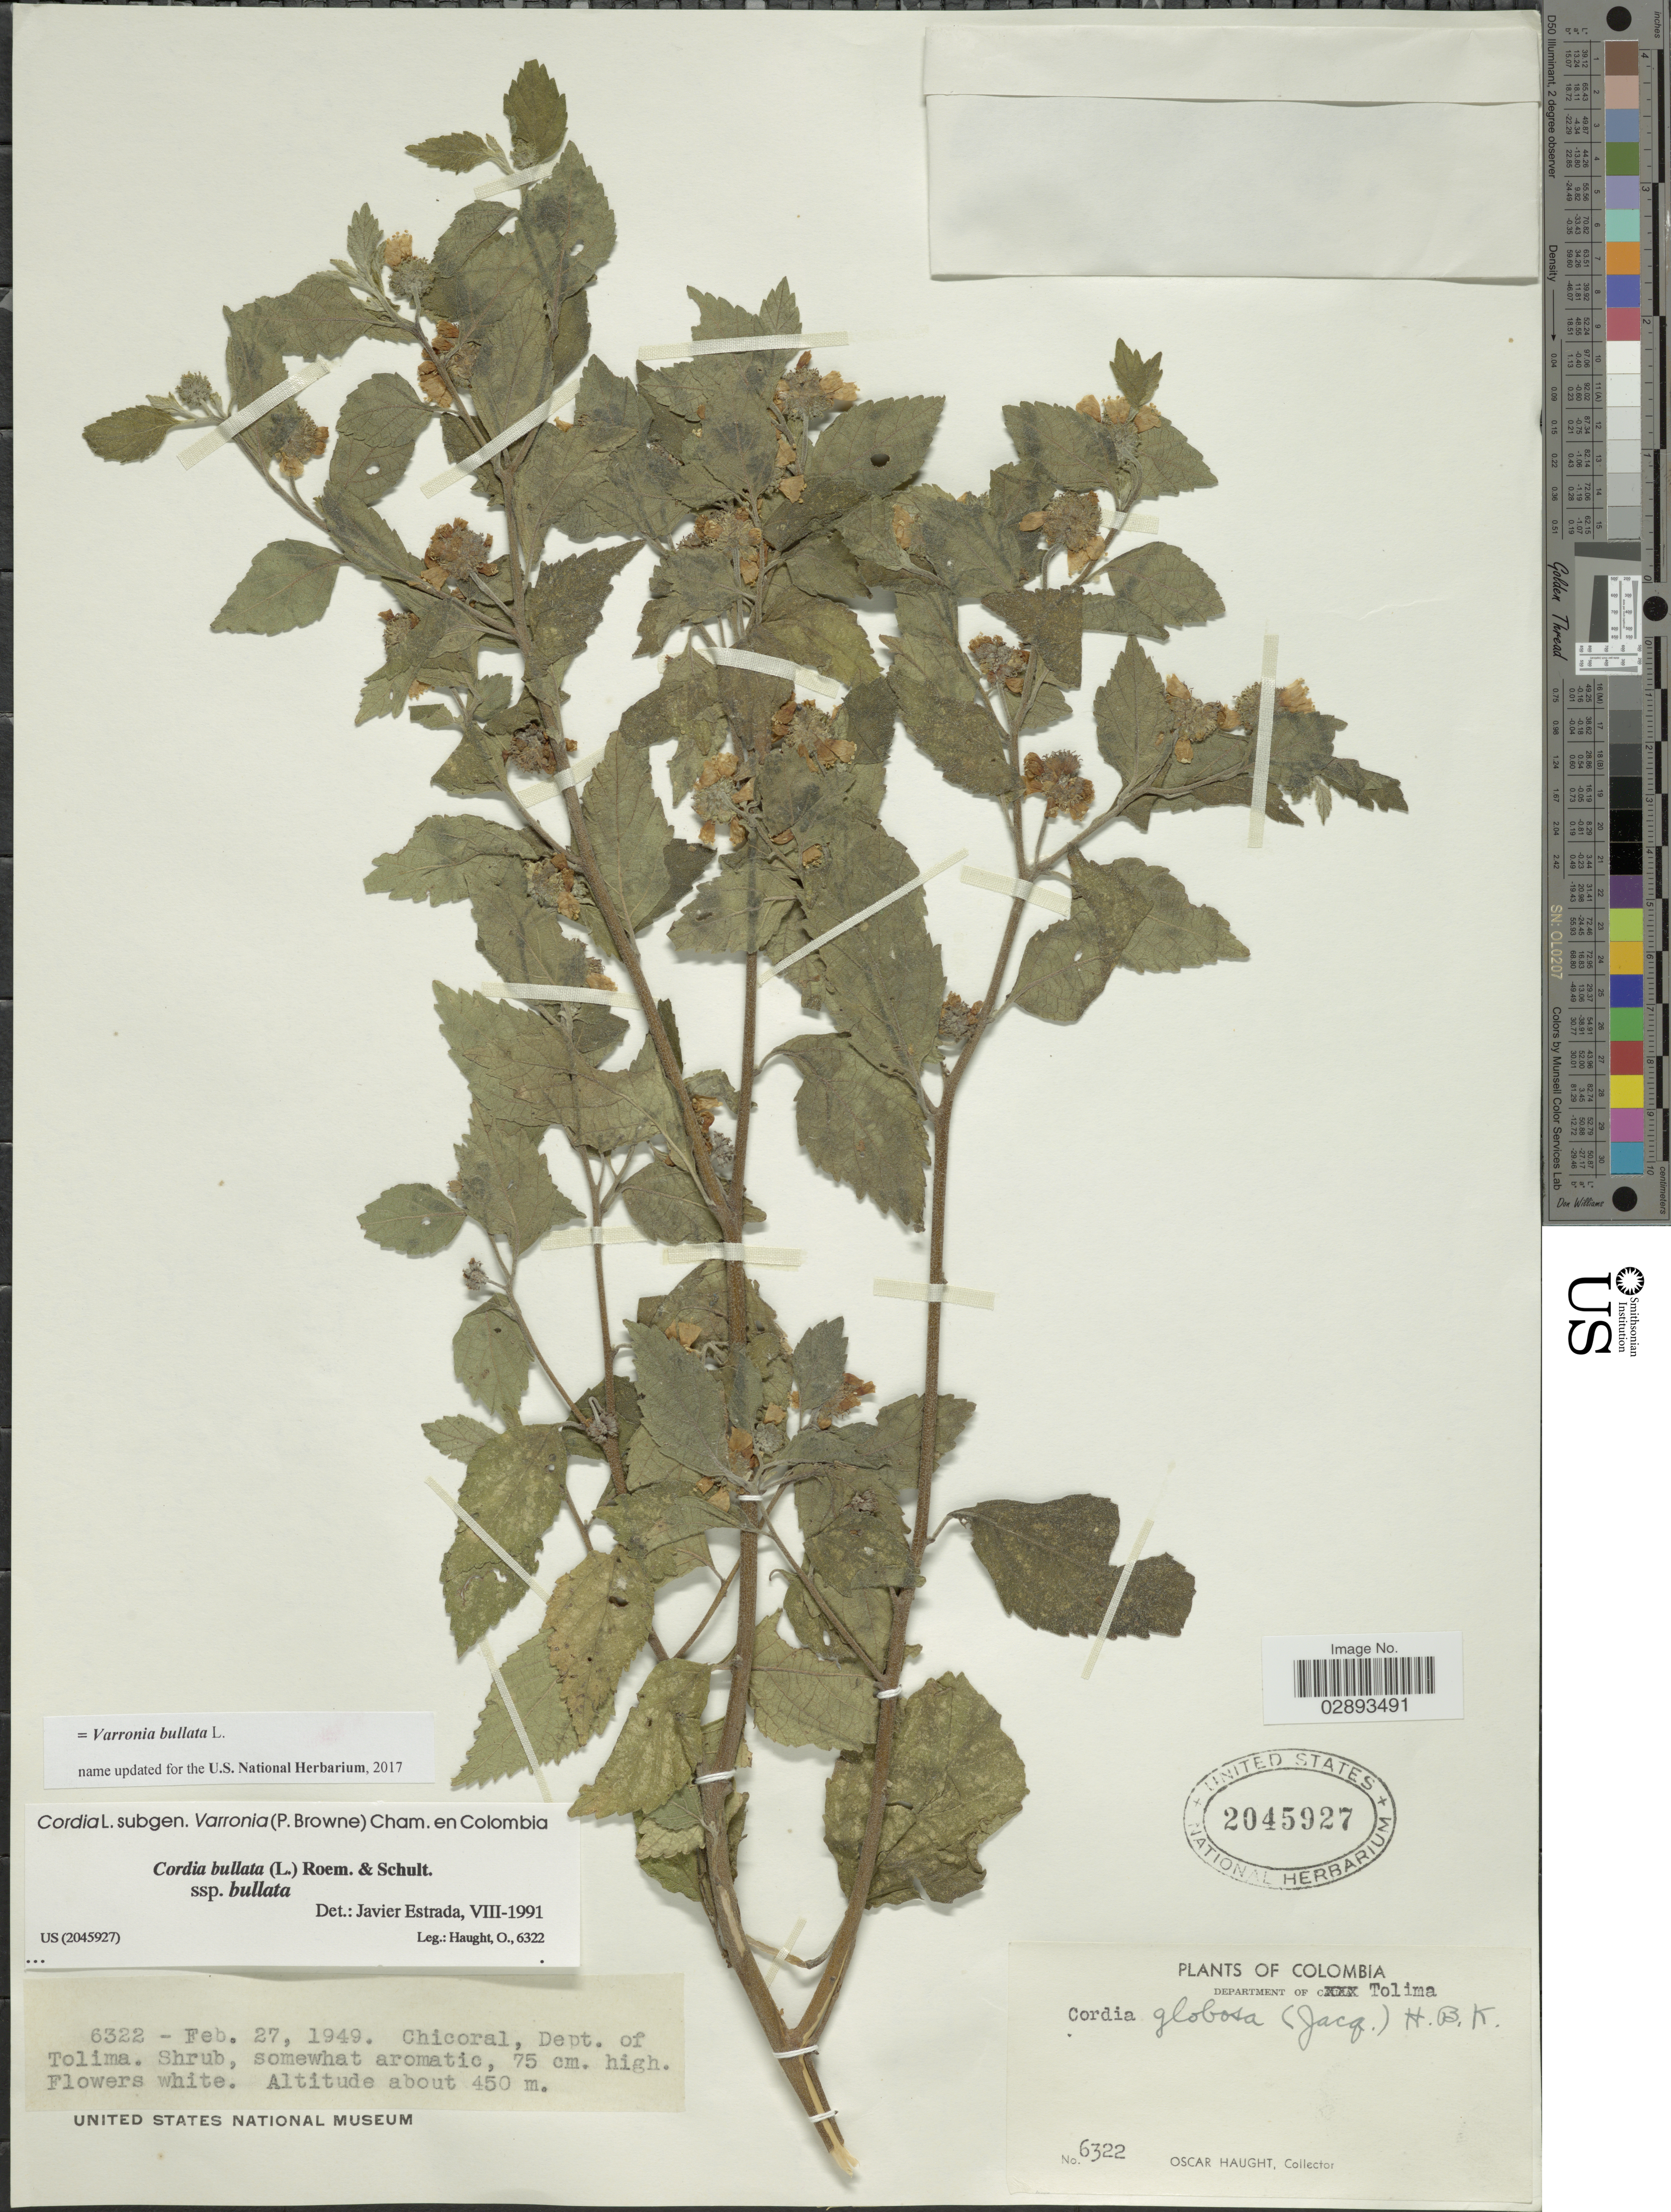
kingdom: Plantae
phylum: Tracheophyta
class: Magnoliopsida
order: Boraginales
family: Cordiaceae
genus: Varronia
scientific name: Varronia bullata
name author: L.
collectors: O. Haught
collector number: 6322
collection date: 1949-02-27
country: Colombia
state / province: Tolima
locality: Chicoral, Department of Tolima.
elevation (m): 450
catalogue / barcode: US 2045927